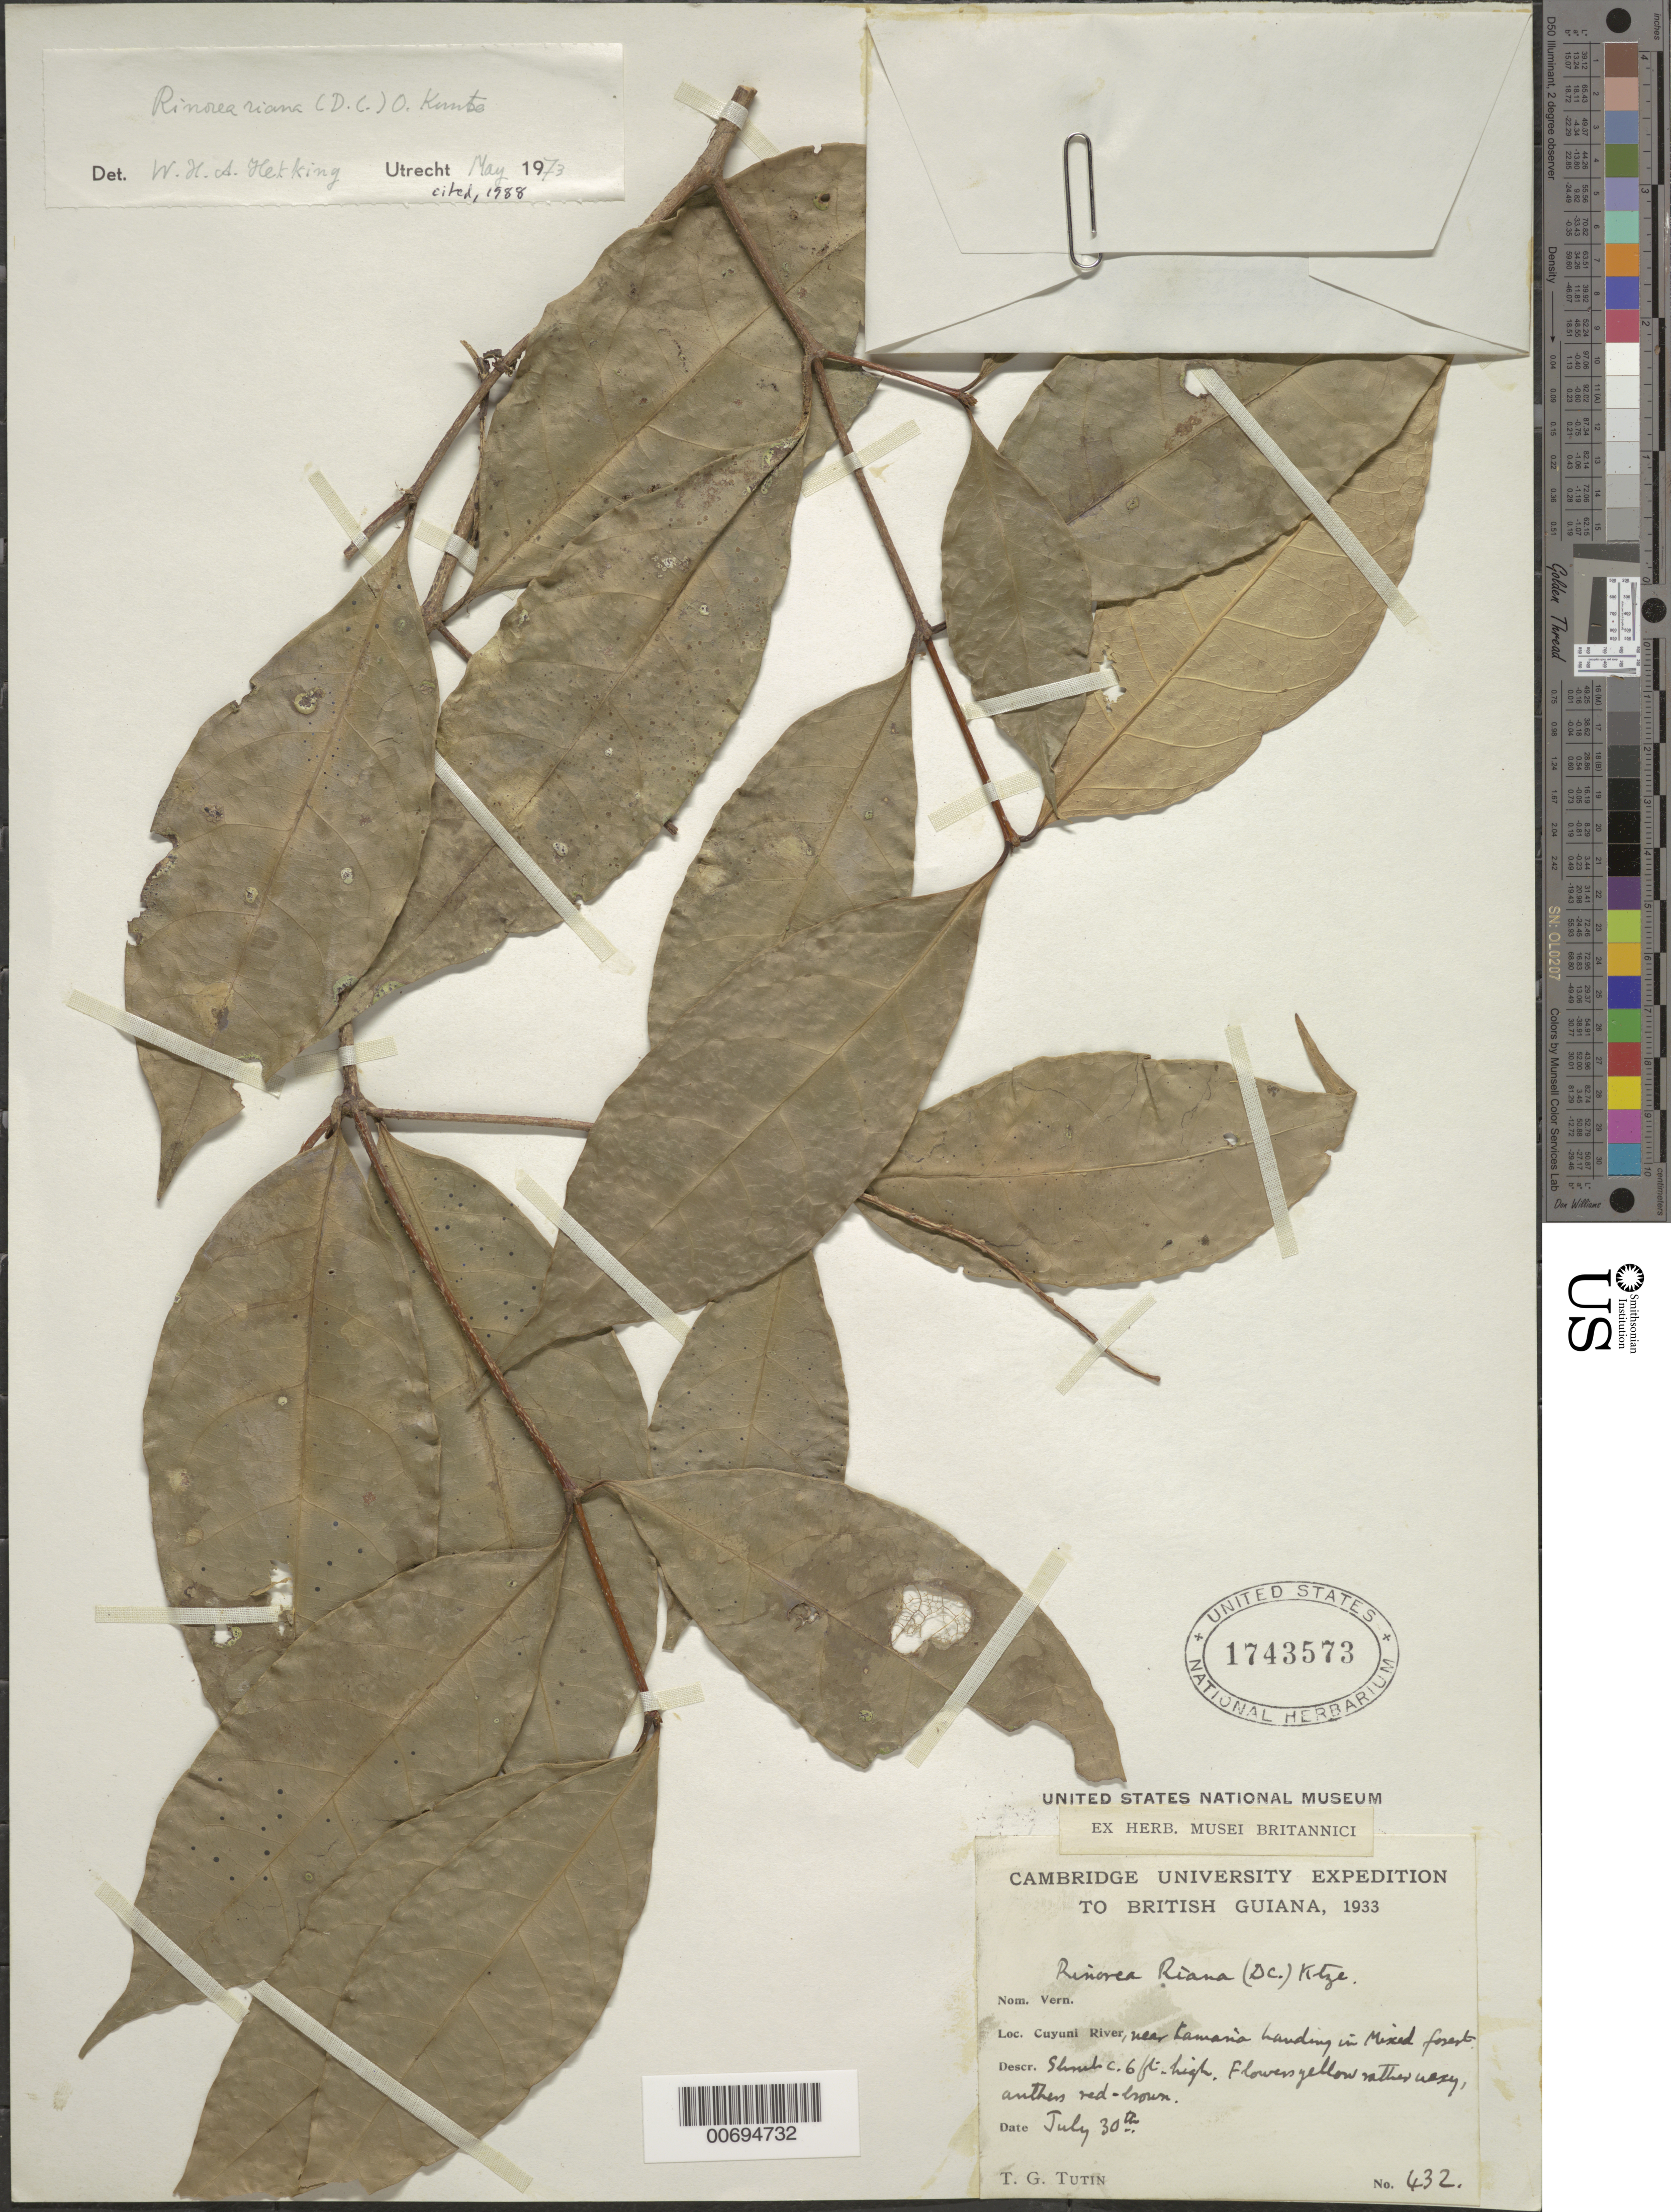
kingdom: Plantae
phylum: Tracheophyta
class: Magnoliopsida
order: Malpighiales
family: Violaceae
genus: Rinorea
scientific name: Rinorea riana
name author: Kuntze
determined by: Hekking, W. H. A.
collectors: T. G. Tutin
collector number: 432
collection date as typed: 30-Jul-33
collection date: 1933-07-30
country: Guyana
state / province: Cuyuni-Mazaruni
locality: Camaria Landing, near, Cuyuni R.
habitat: Mixed forest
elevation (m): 91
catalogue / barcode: US 1743573